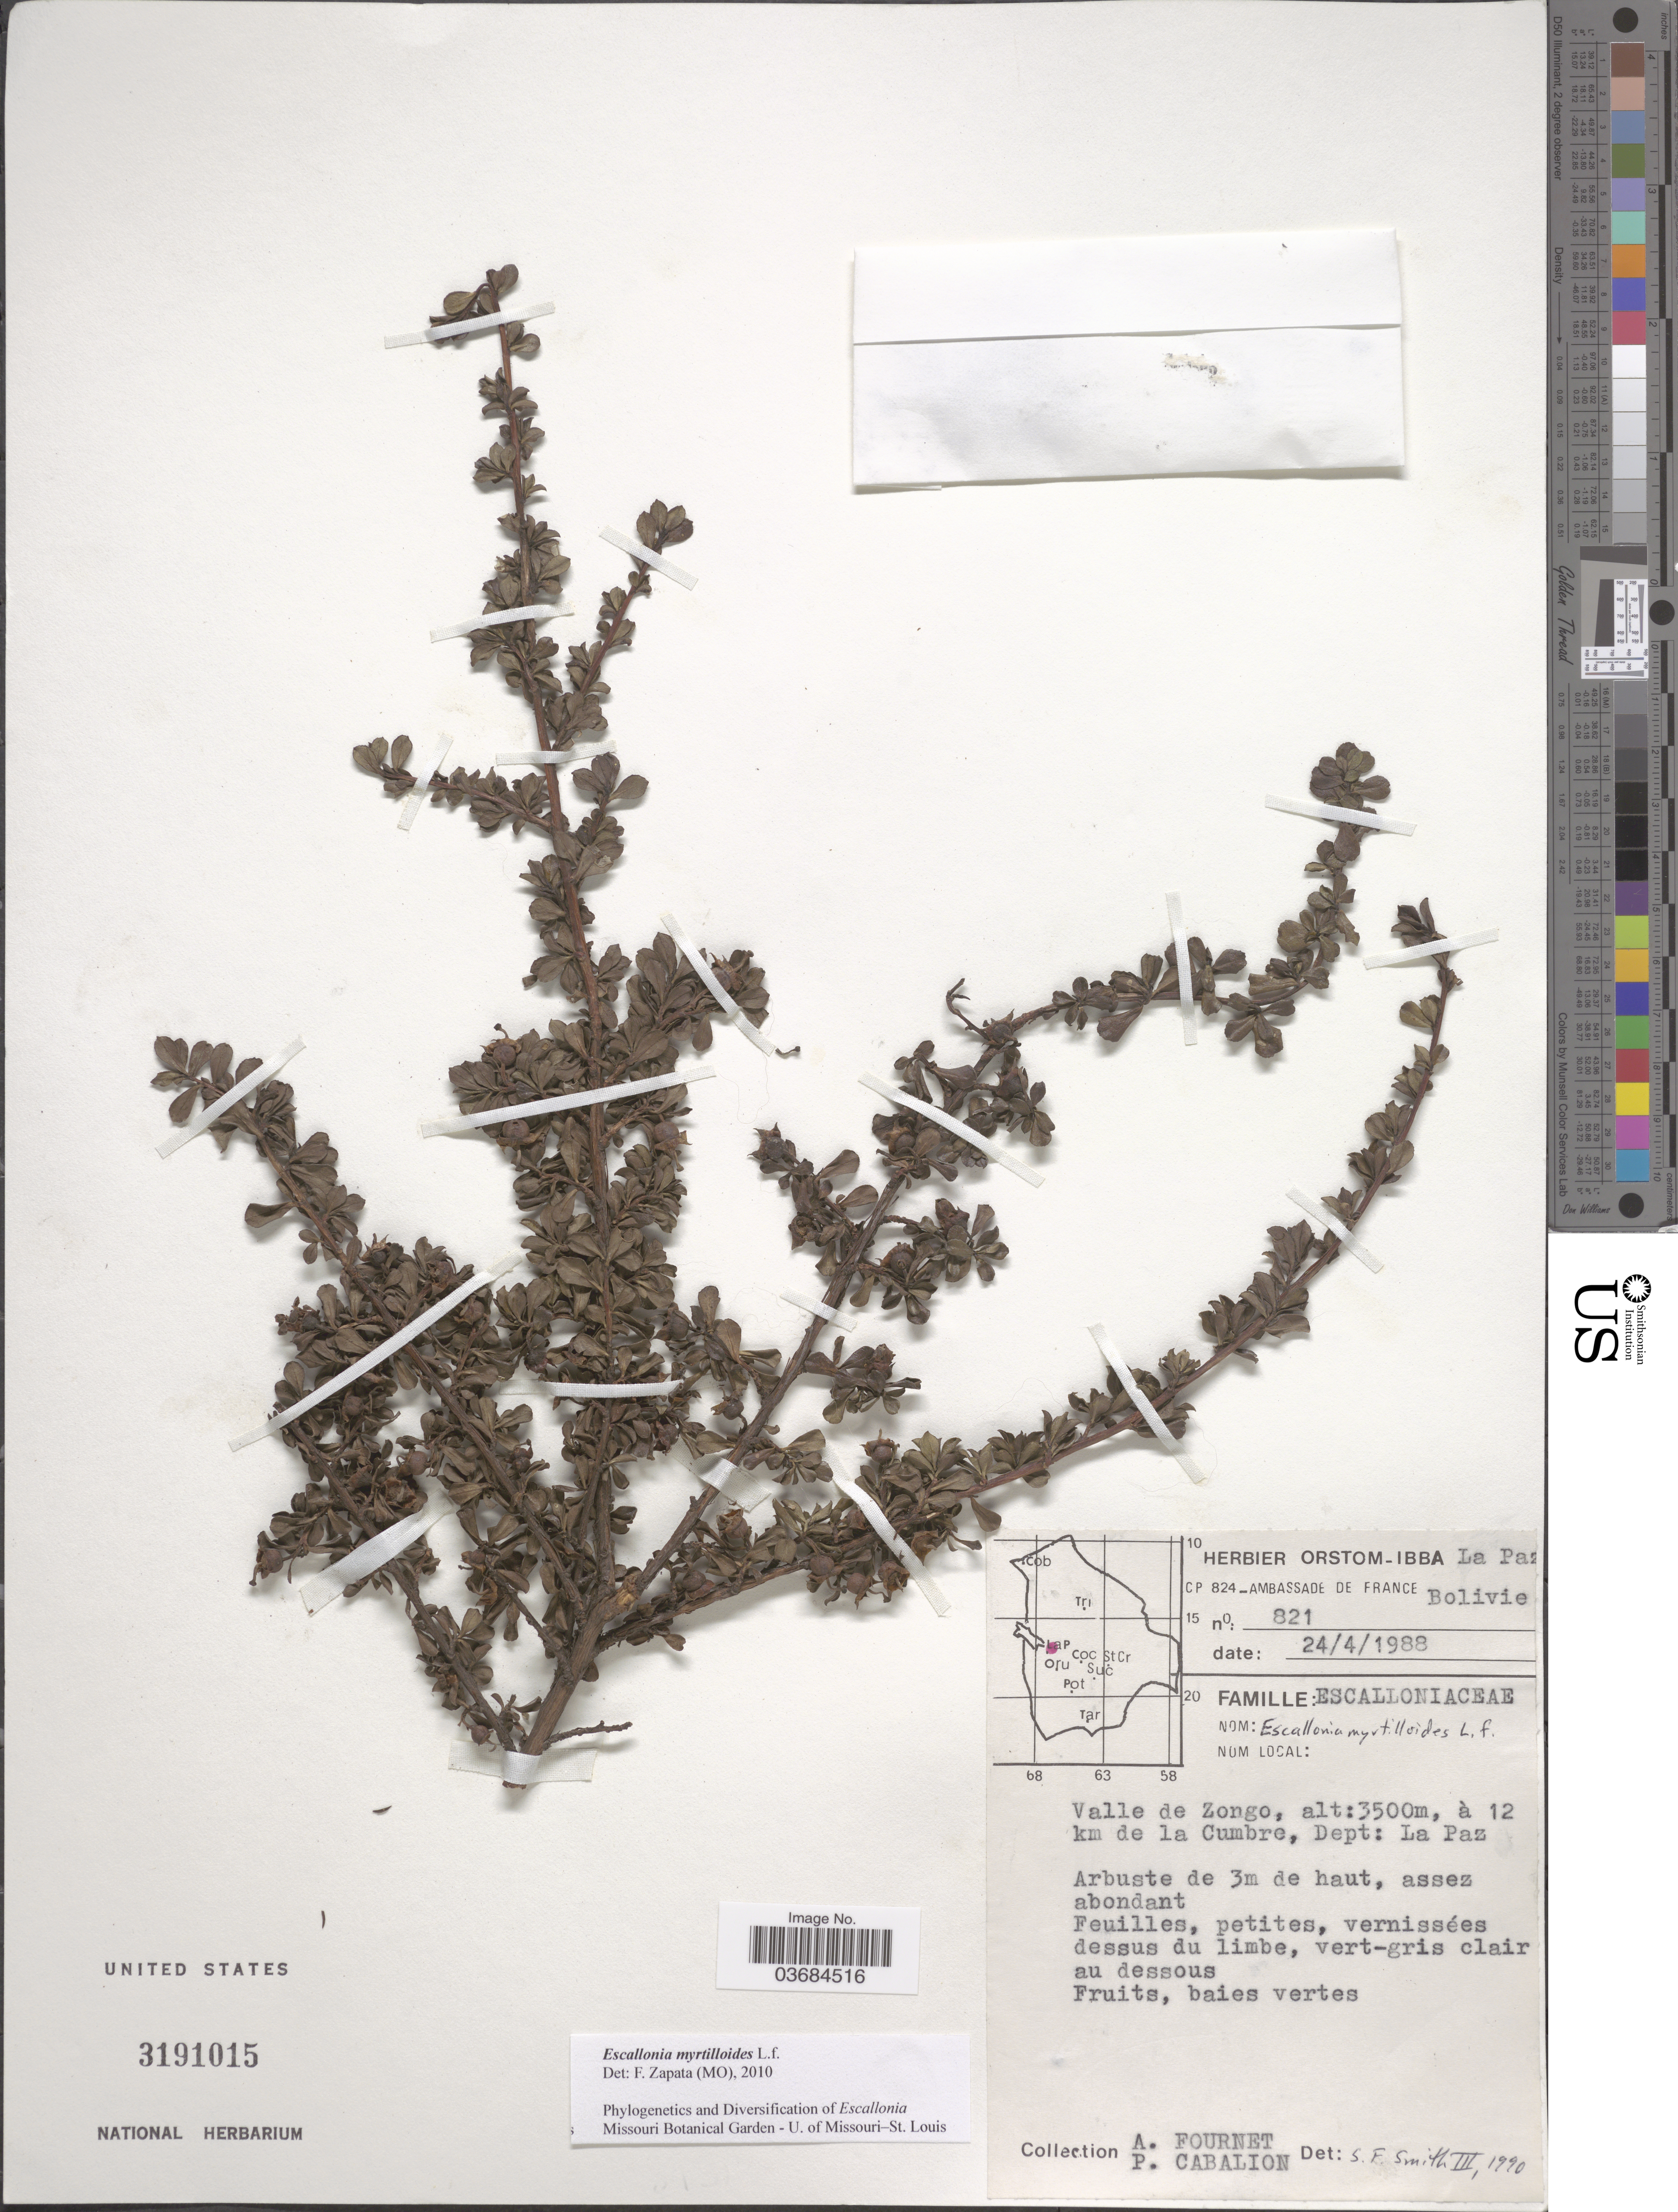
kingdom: Plantae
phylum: Tracheophyta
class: Magnoliopsida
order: Escalloniales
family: Escalloniaceae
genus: Escallonia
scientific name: Escallonia myrtilloides var. myrtilloides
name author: L. f.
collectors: A. Fournet & P. Cabalion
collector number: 821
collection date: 1988-04-24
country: Bolivia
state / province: La Paz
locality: Valle de Zongo, à 12 km de la Cumbre, Dept; La Paz.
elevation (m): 3500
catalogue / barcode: US 3191015